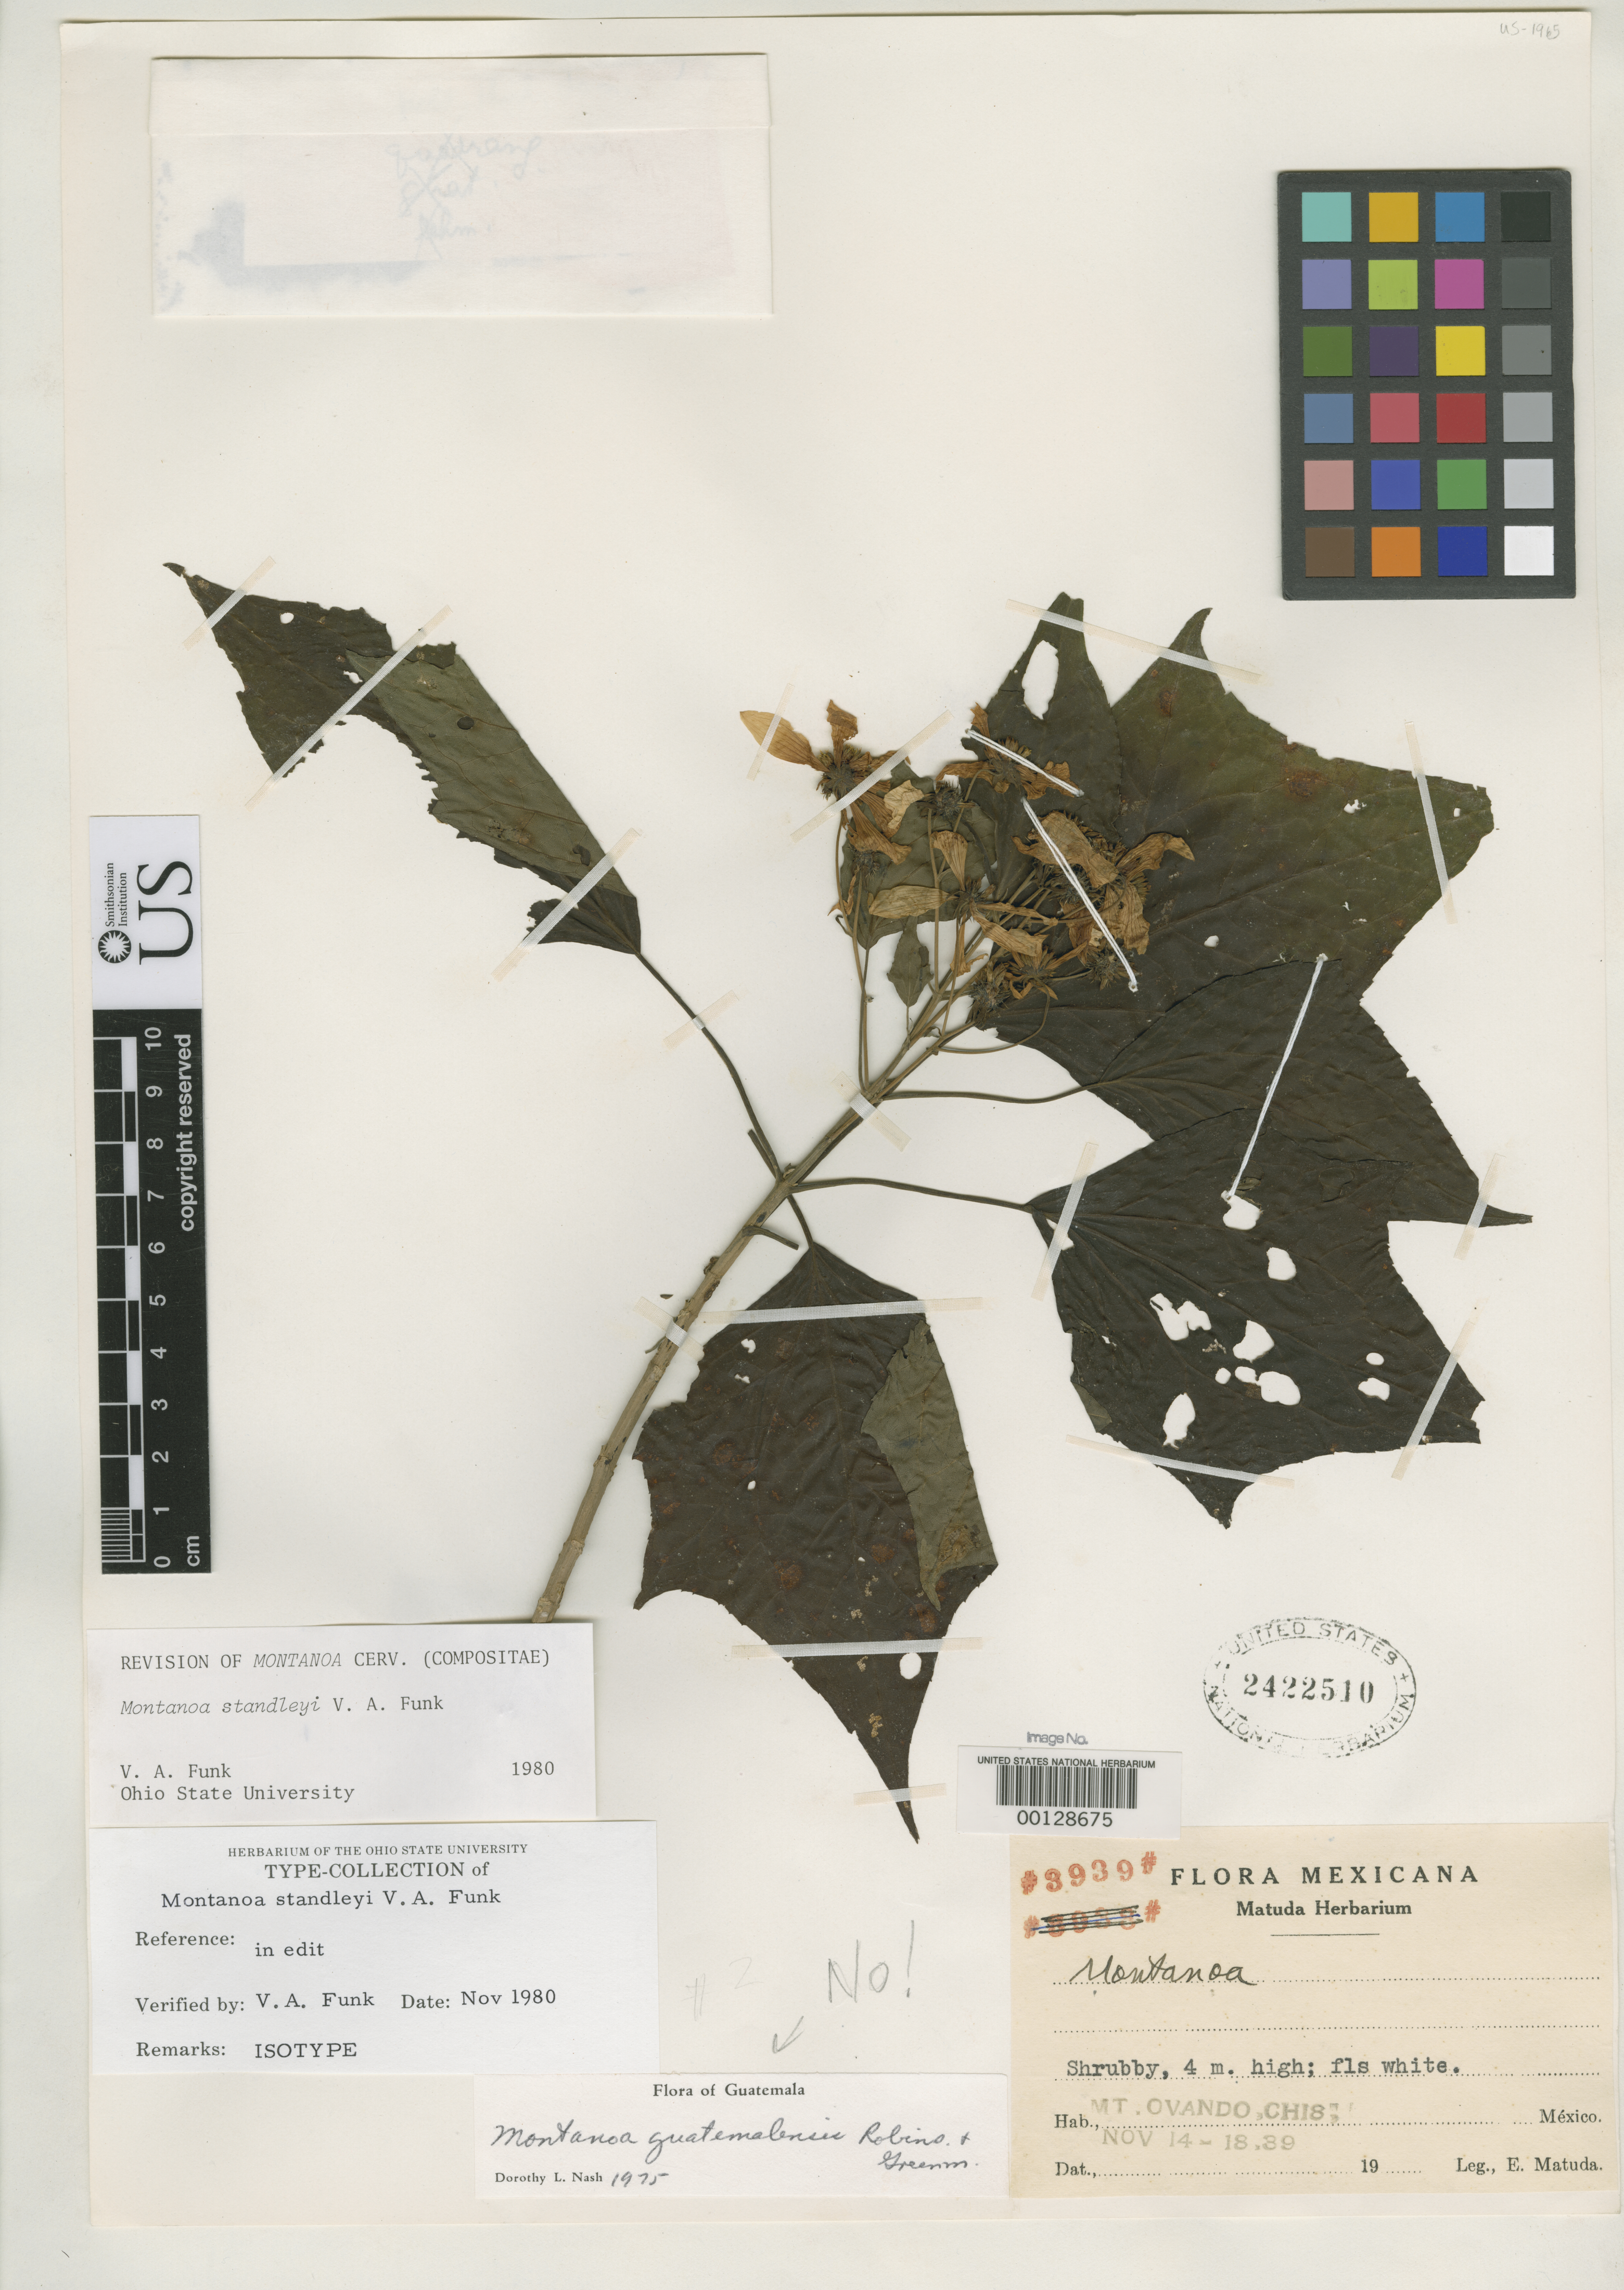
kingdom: Plantae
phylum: Tracheophyta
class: Magnoliopsida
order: Asterales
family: Asteraceae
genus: Montanoa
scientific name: Montanoa standleyi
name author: V.A. Funk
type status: Isotype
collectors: E. Matuda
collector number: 3939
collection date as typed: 14 Nov 1939 to 18 Nov 1939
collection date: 1939-11-14/1939-11-18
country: Mexico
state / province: Chiapas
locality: Mt. Ovando.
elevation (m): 2300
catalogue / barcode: US 2422510